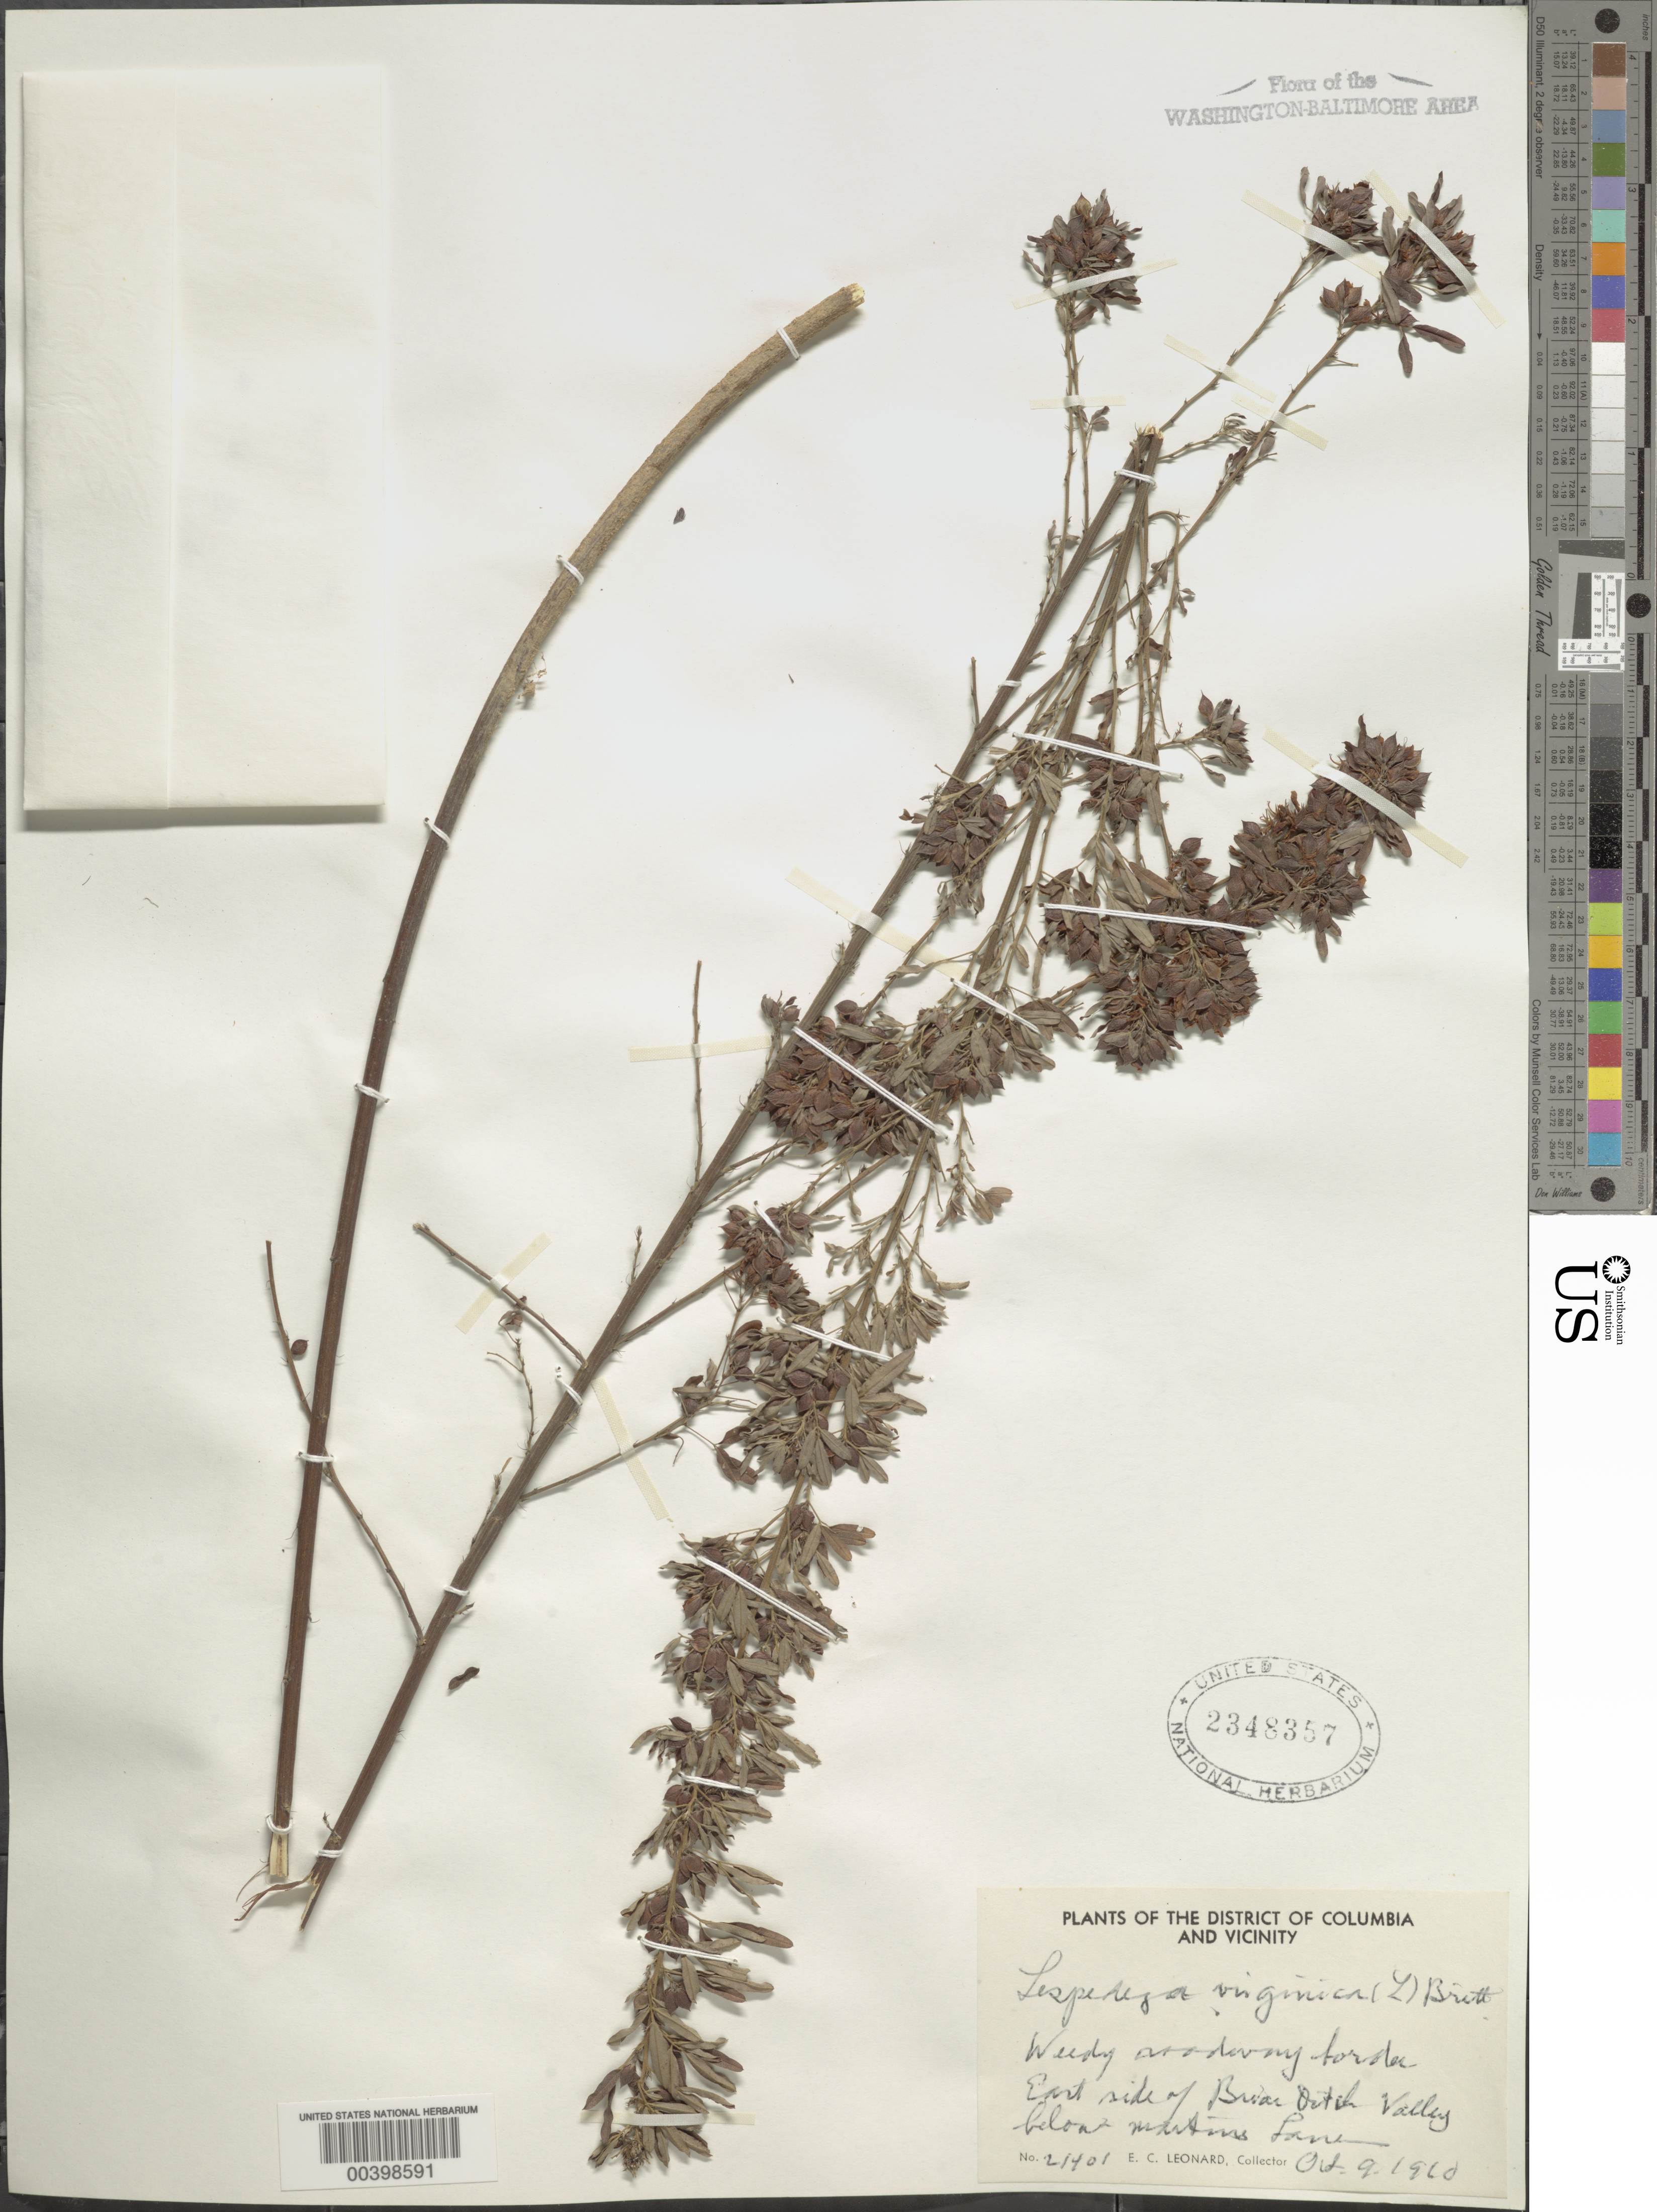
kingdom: Plantae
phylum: Tracheophyta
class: Magnoliopsida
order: Fabales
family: Fabaceae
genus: Lespedeza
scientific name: Lespedeza virginica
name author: (L.) Britton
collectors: E. C. Leonard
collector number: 21401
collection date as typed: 09 Oct 1960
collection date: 1960-10-09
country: United States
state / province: Maryland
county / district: Prince George's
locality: Briar Ditch Valley below Martins Lane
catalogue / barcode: US 2348357